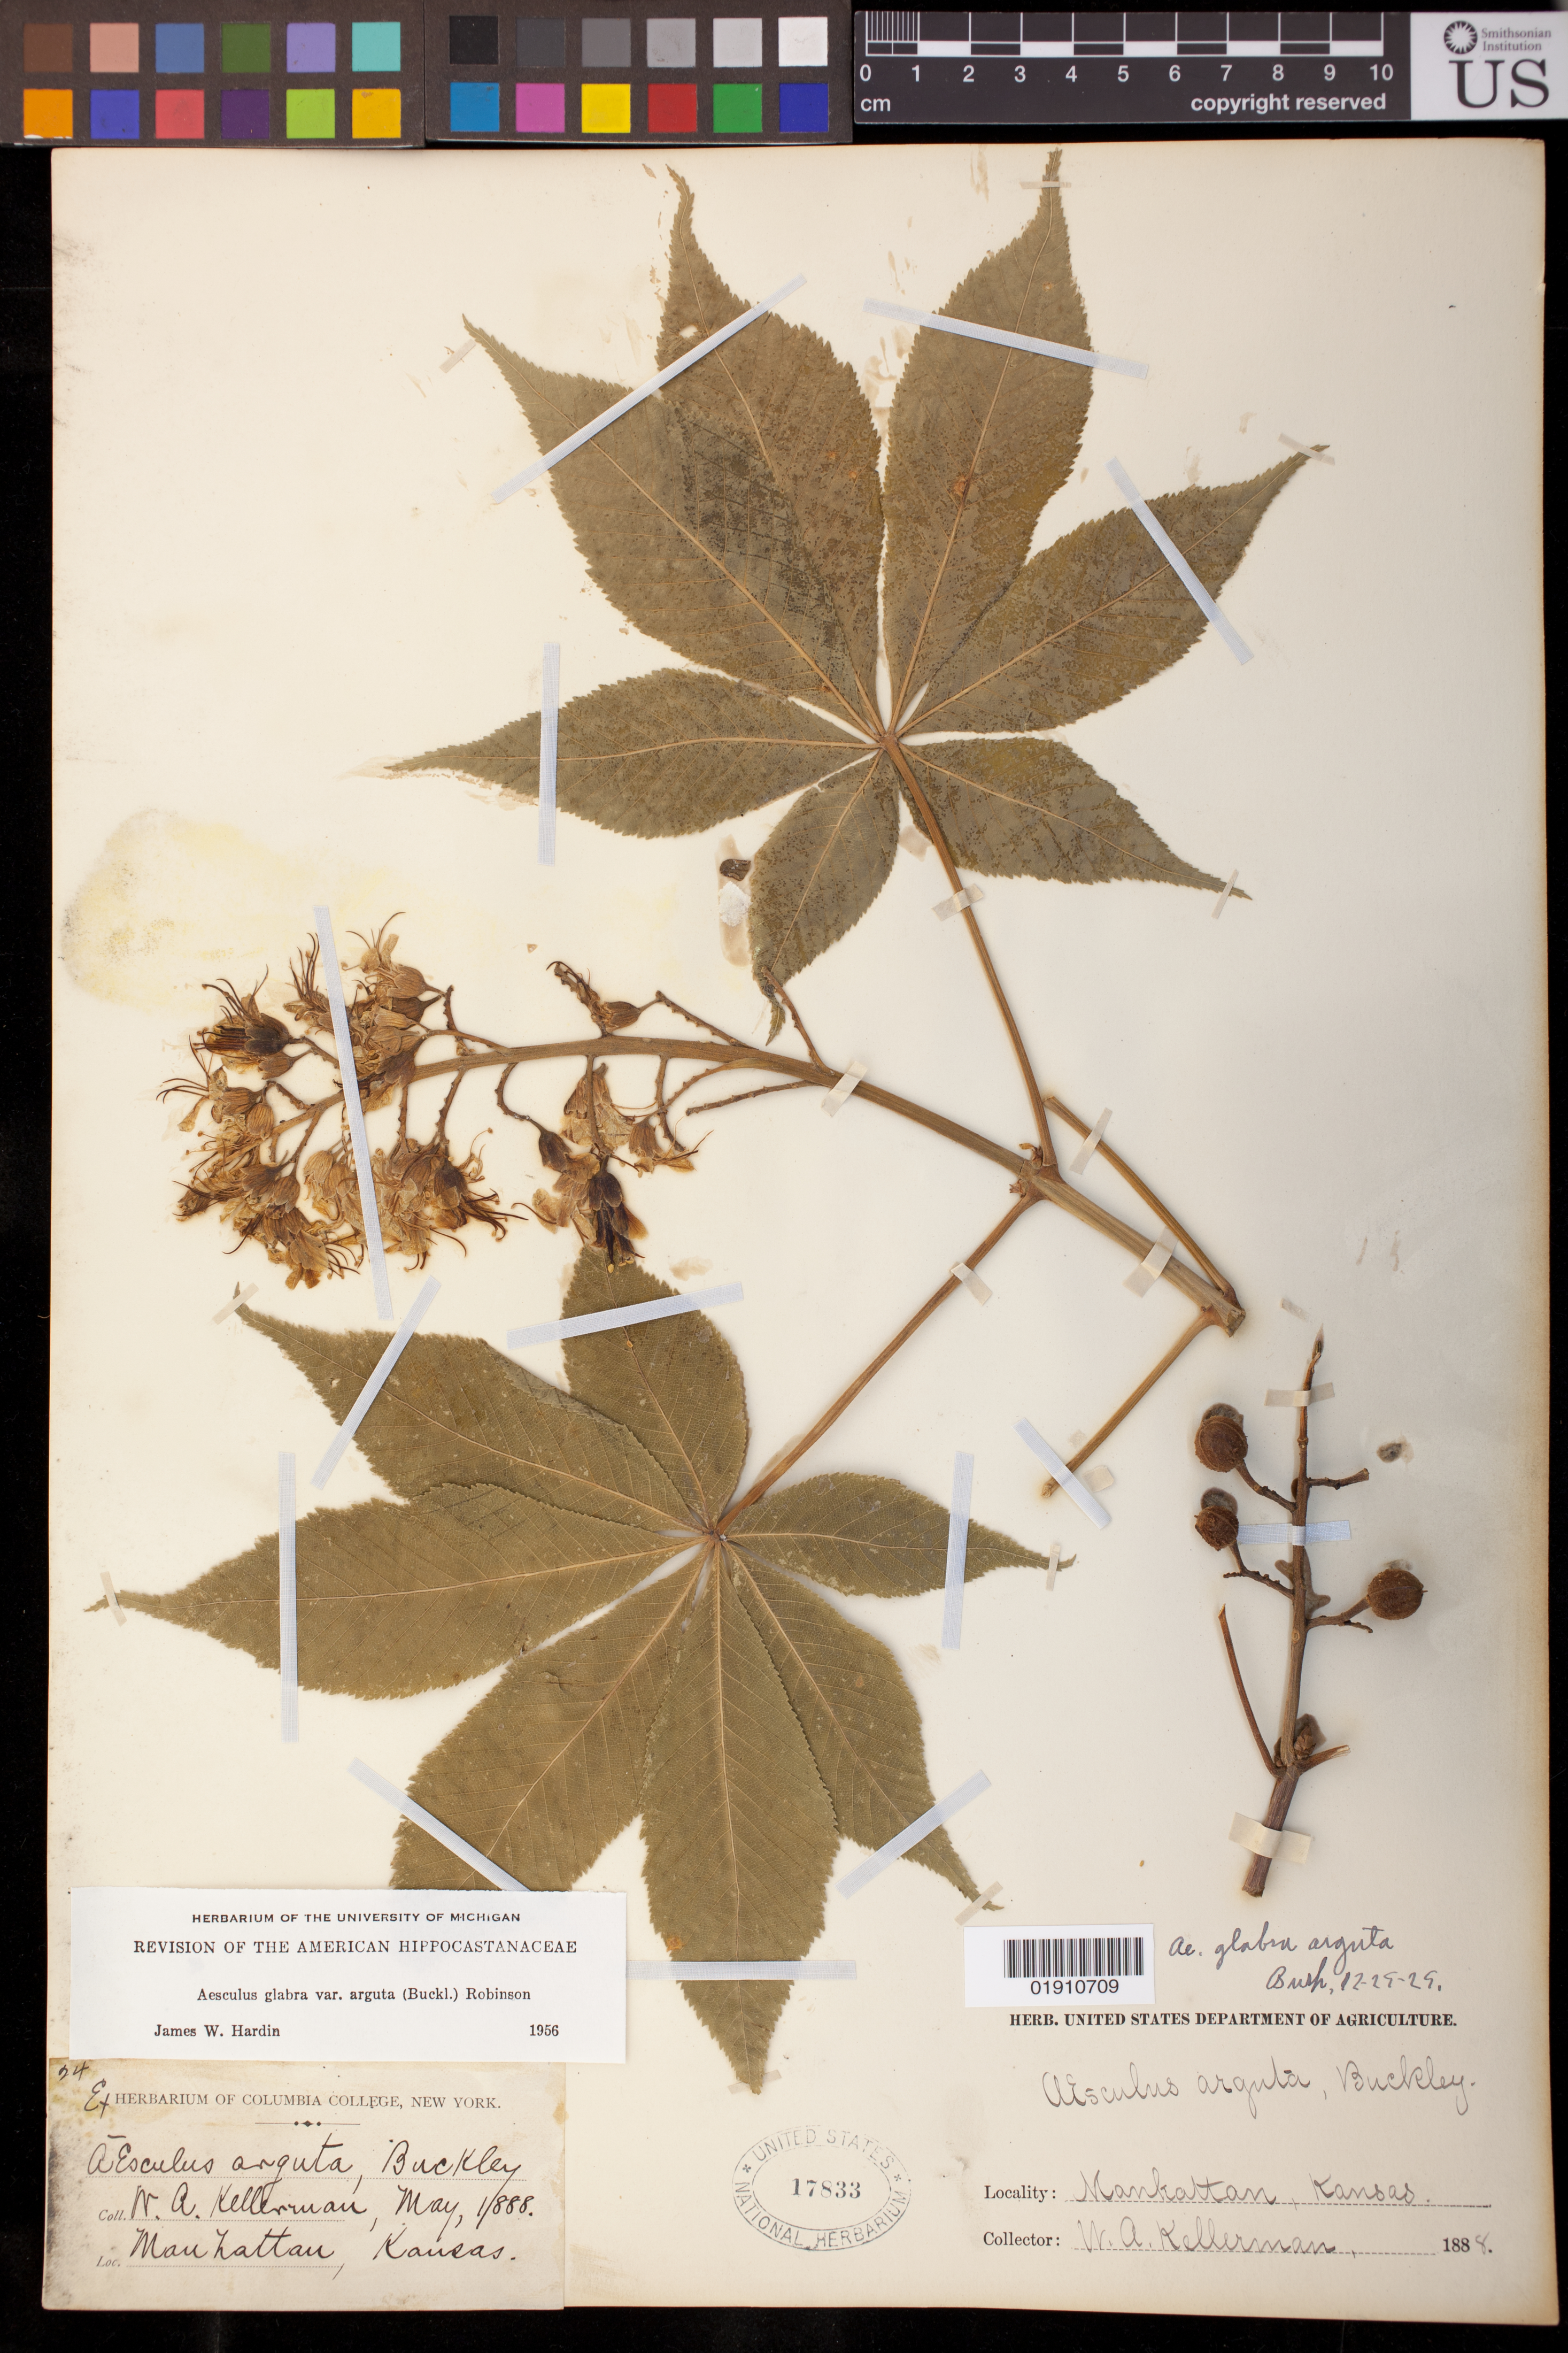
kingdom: Plantae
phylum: Tracheophyta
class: Magnoliopsida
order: Sapindales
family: Sapindaceae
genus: Aesculus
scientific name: Aesculus glabra var. anguta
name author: (Buckley) B.L. Rob.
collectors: W. Kellerman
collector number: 24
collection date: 1888-05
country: United States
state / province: Kansas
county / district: Riley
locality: Manhattan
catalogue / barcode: US 17833